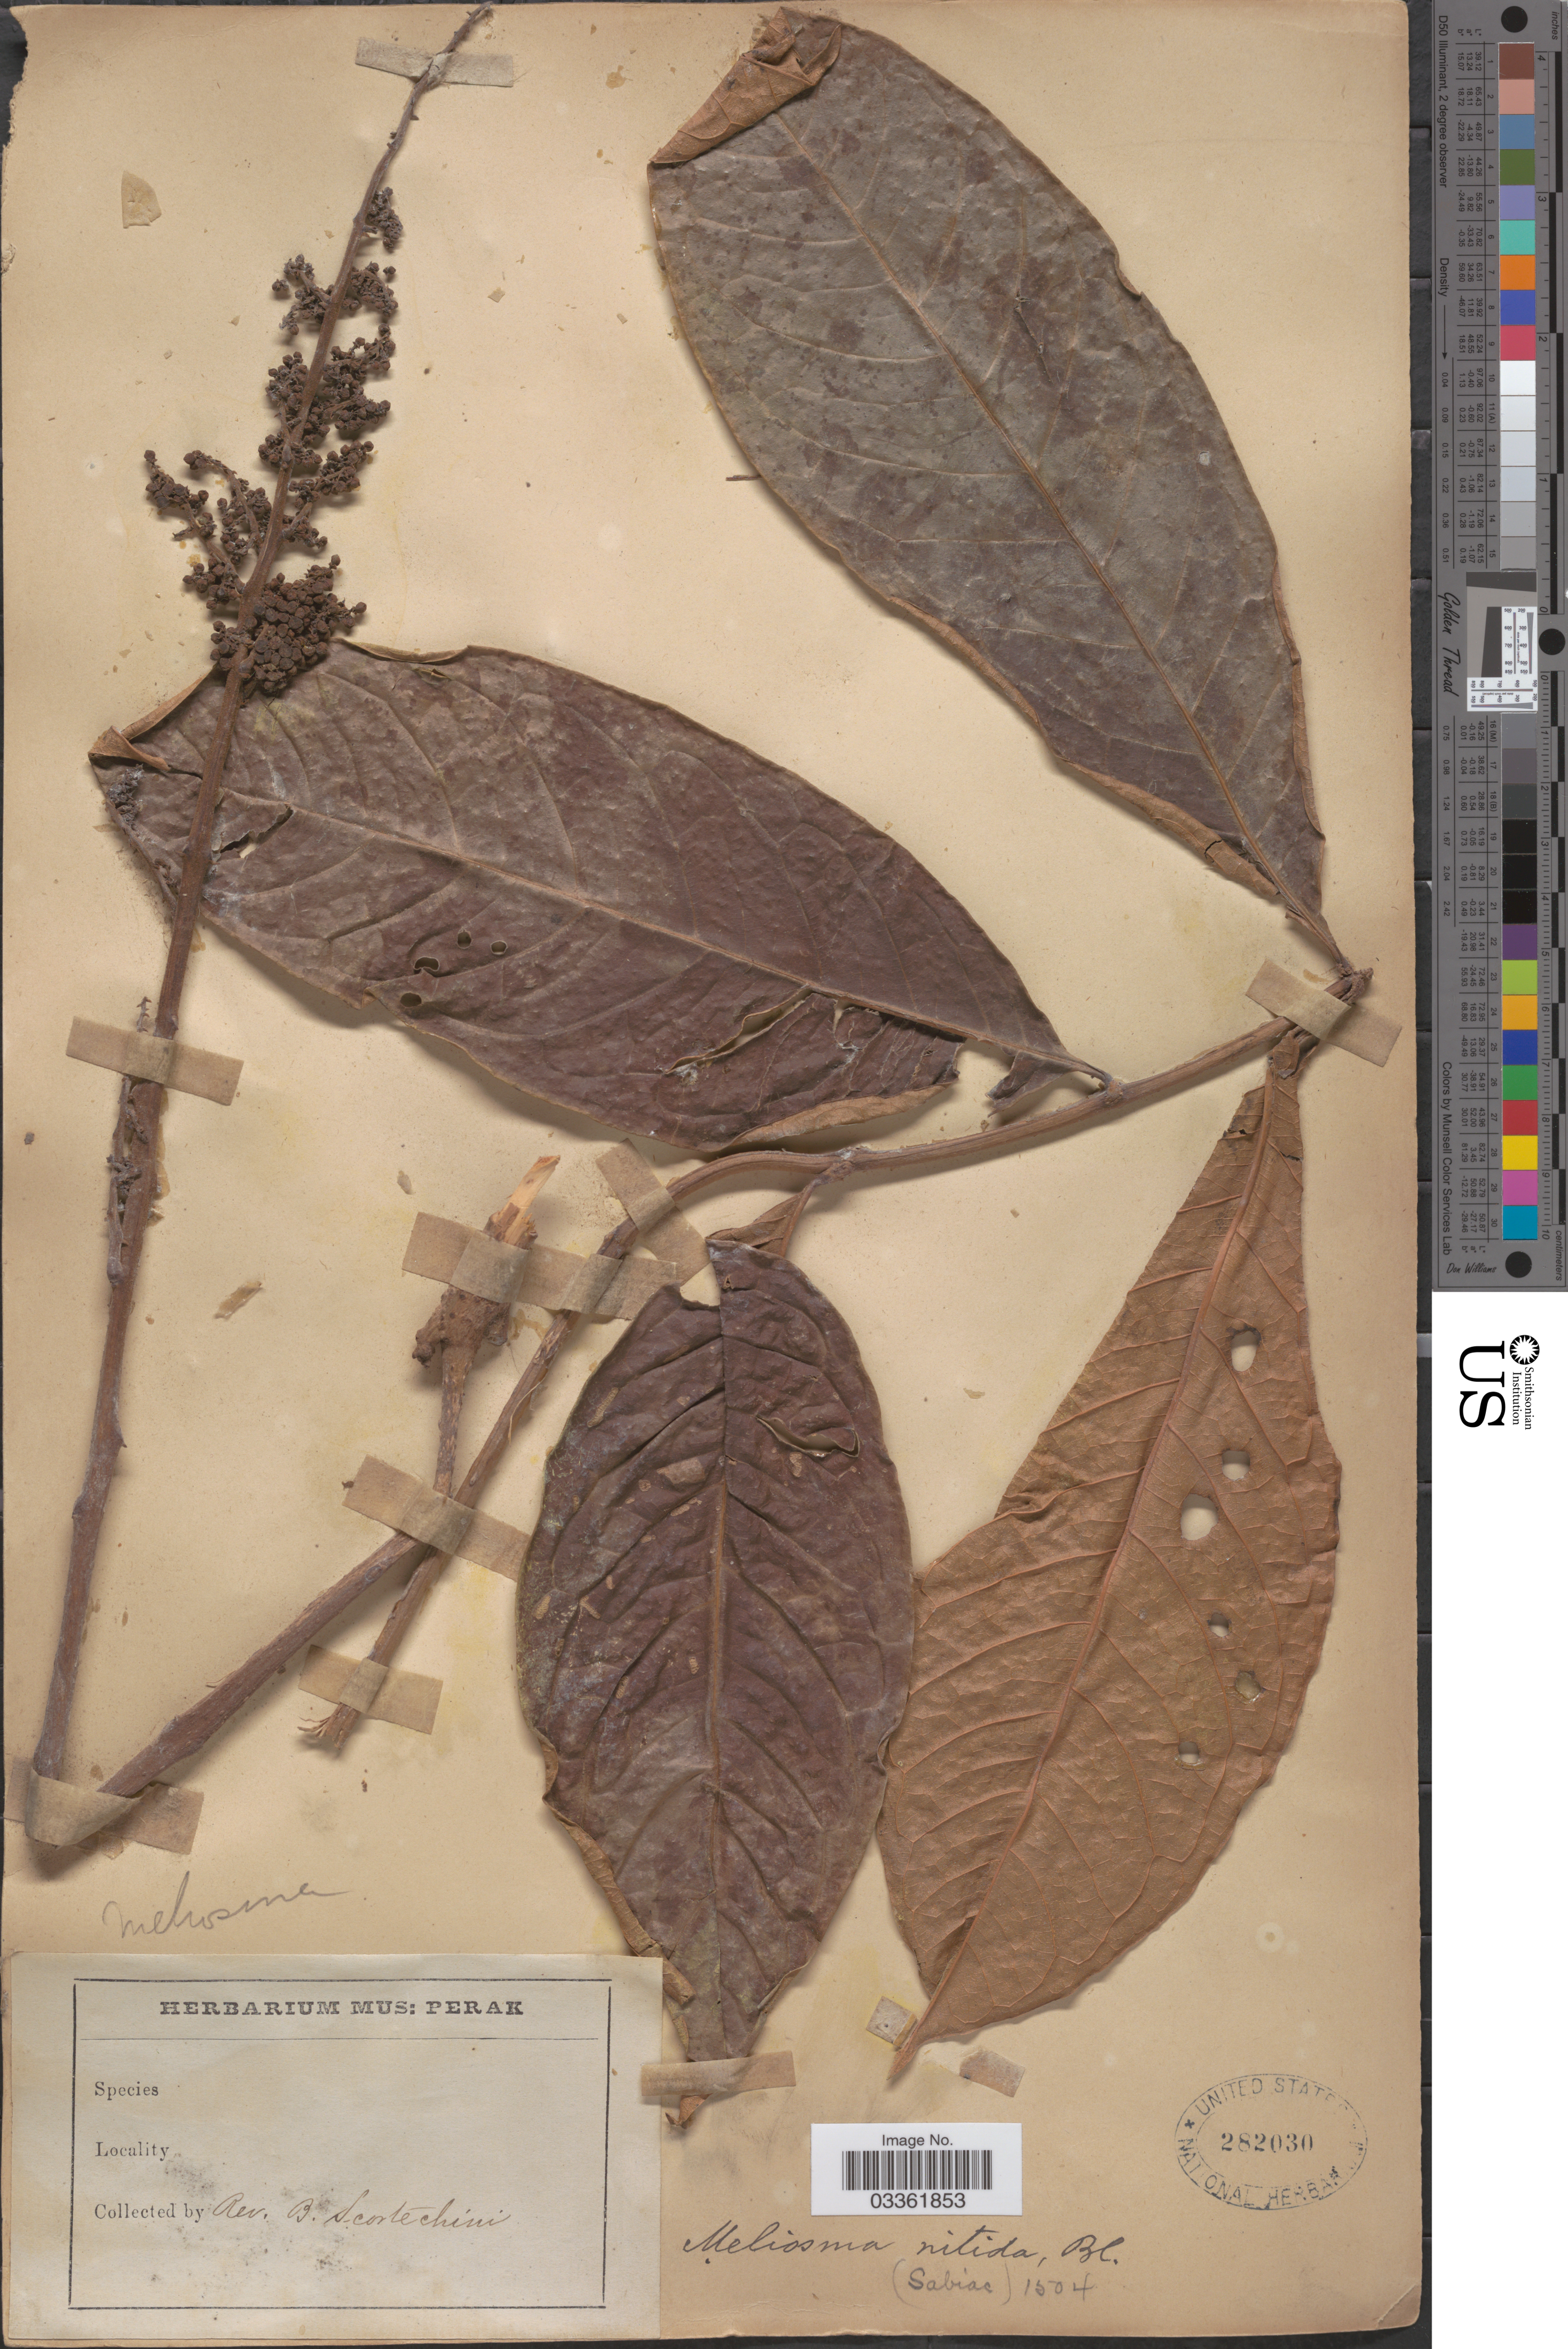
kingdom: Plantae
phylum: Tracheophyta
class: Magnoliopsida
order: Proteales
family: Sabiaceae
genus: Meliosma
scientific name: Meliosma sumatrana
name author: (Jack) Walp.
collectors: Fr. Scortechini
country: Malaysia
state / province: Perak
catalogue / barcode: US 282030